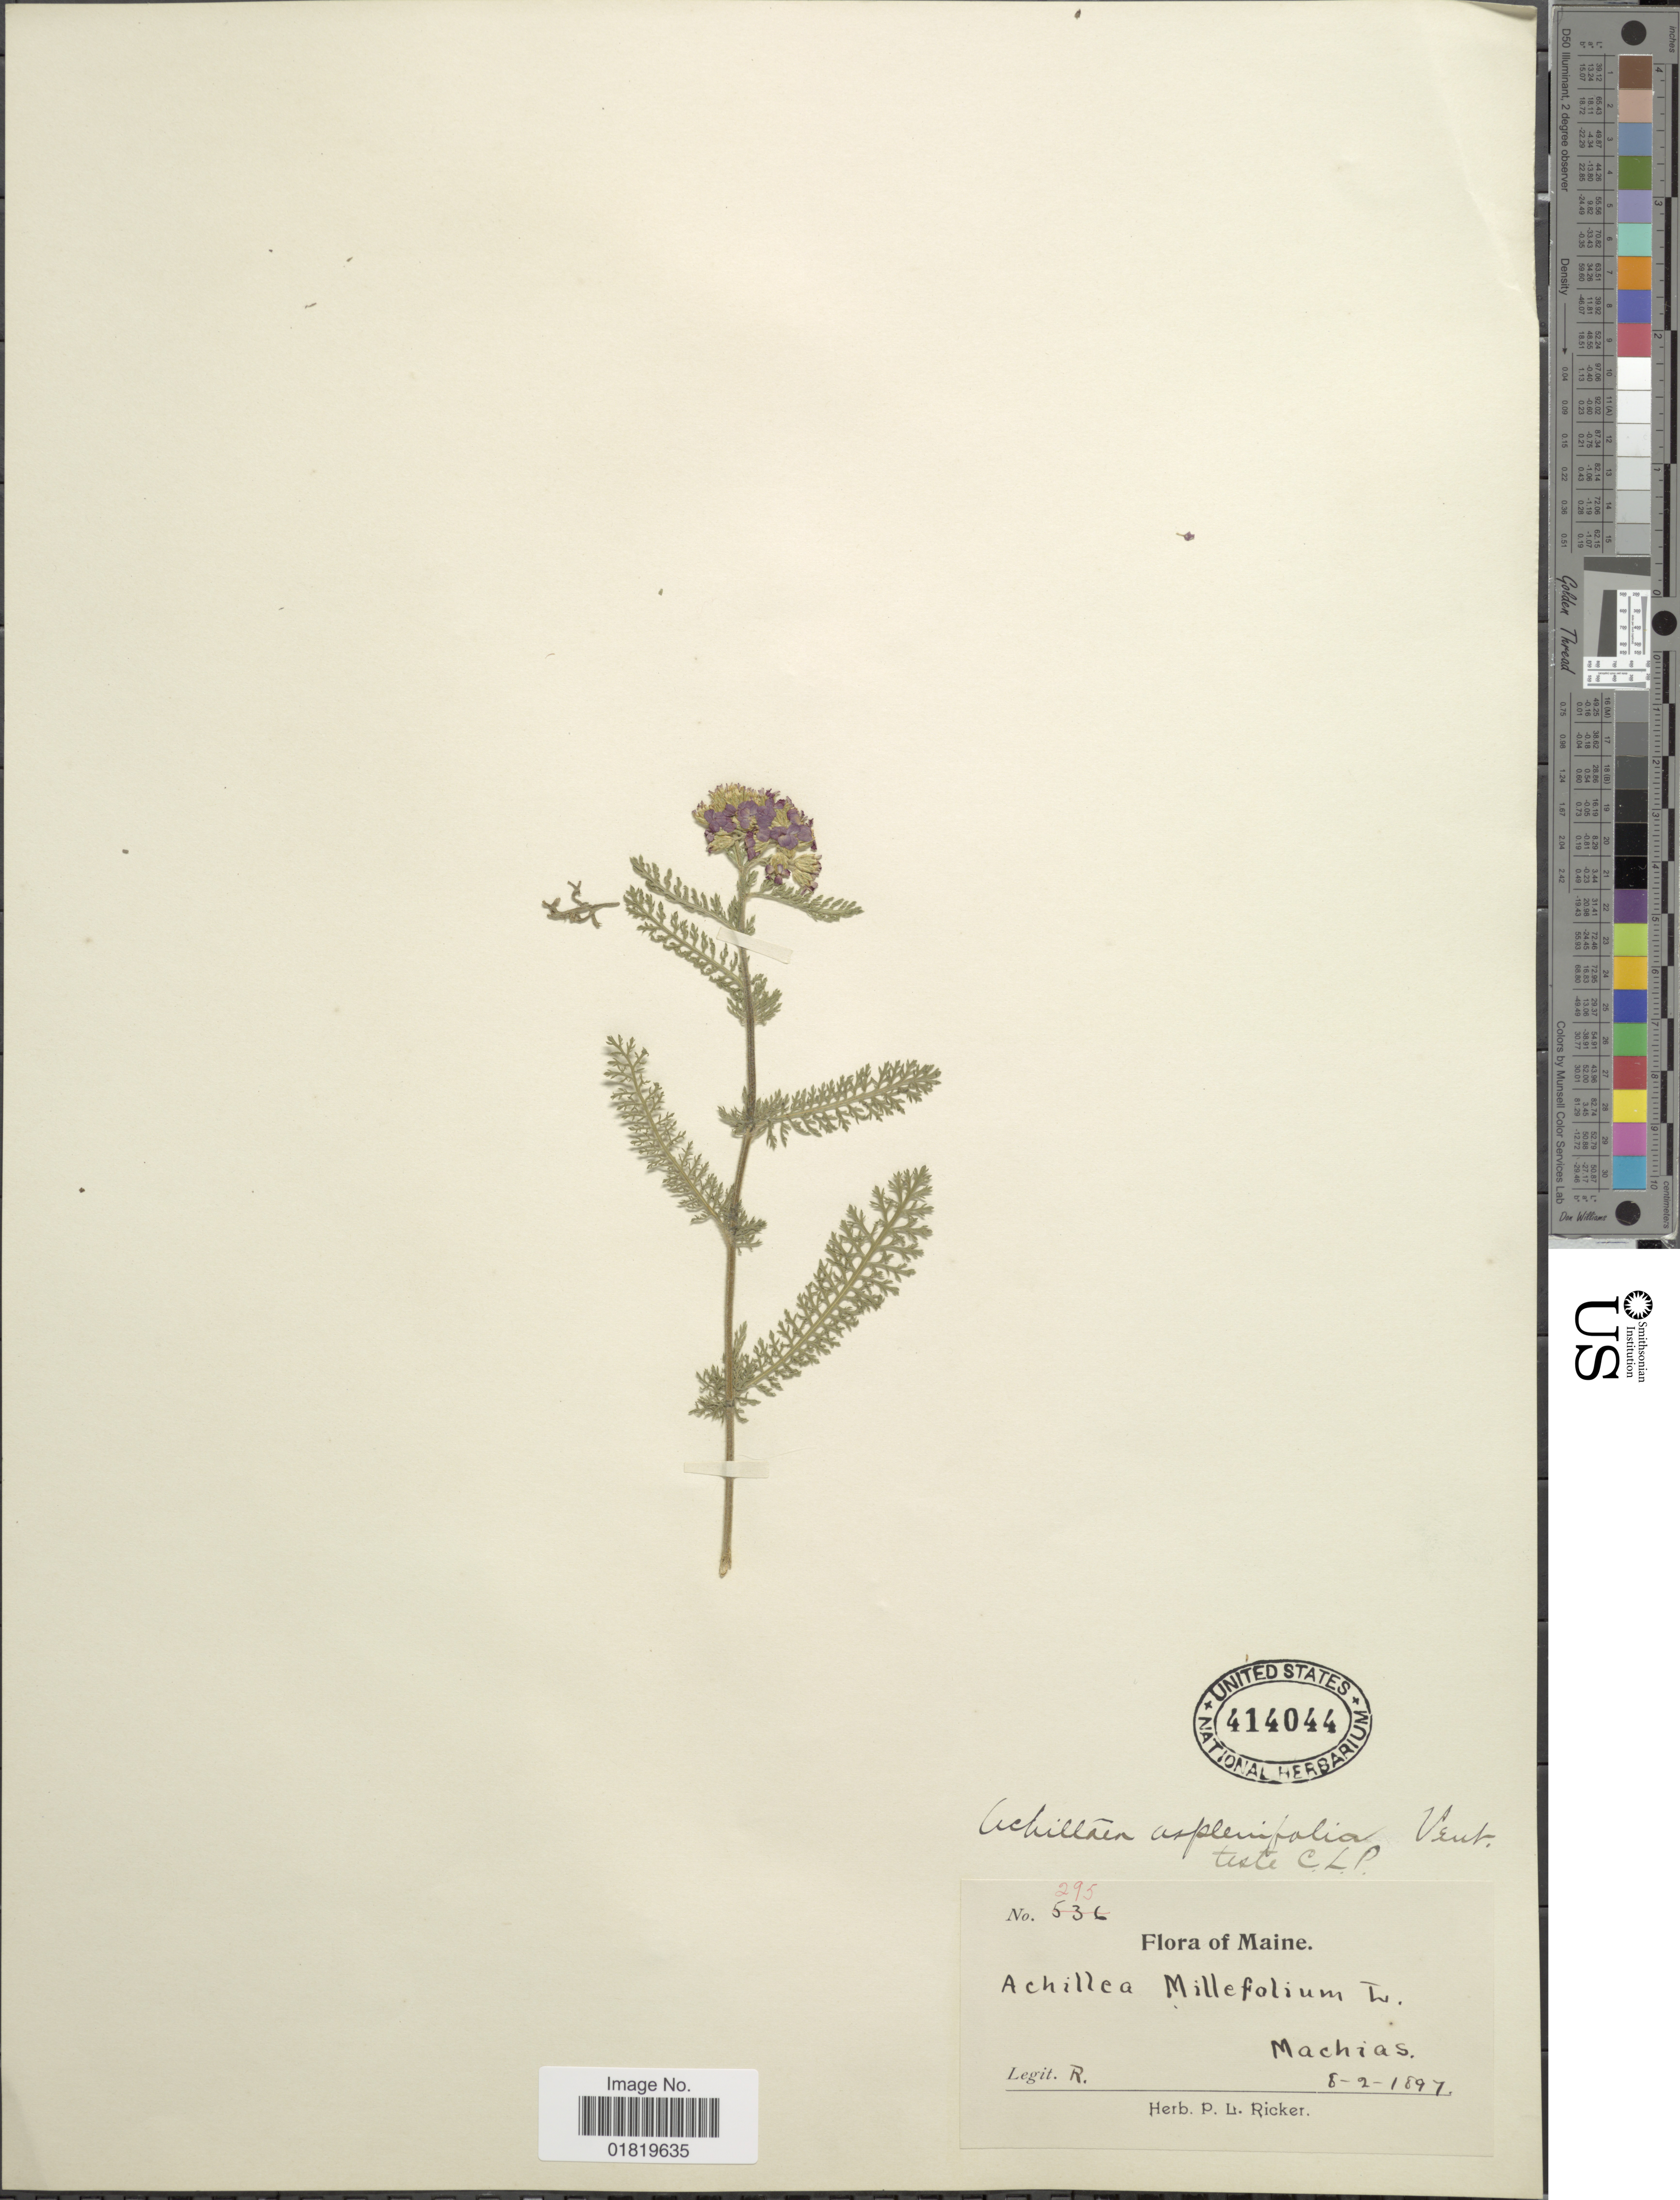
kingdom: Plantae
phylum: Tracheophyta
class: Magnoliopsida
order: Asterales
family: Asteraceae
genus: Achillea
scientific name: Achillea aspleniifolia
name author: Vent.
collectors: P. Ricker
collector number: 295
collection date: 1897-02-08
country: United States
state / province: Maine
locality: Machias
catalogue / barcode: US 414044